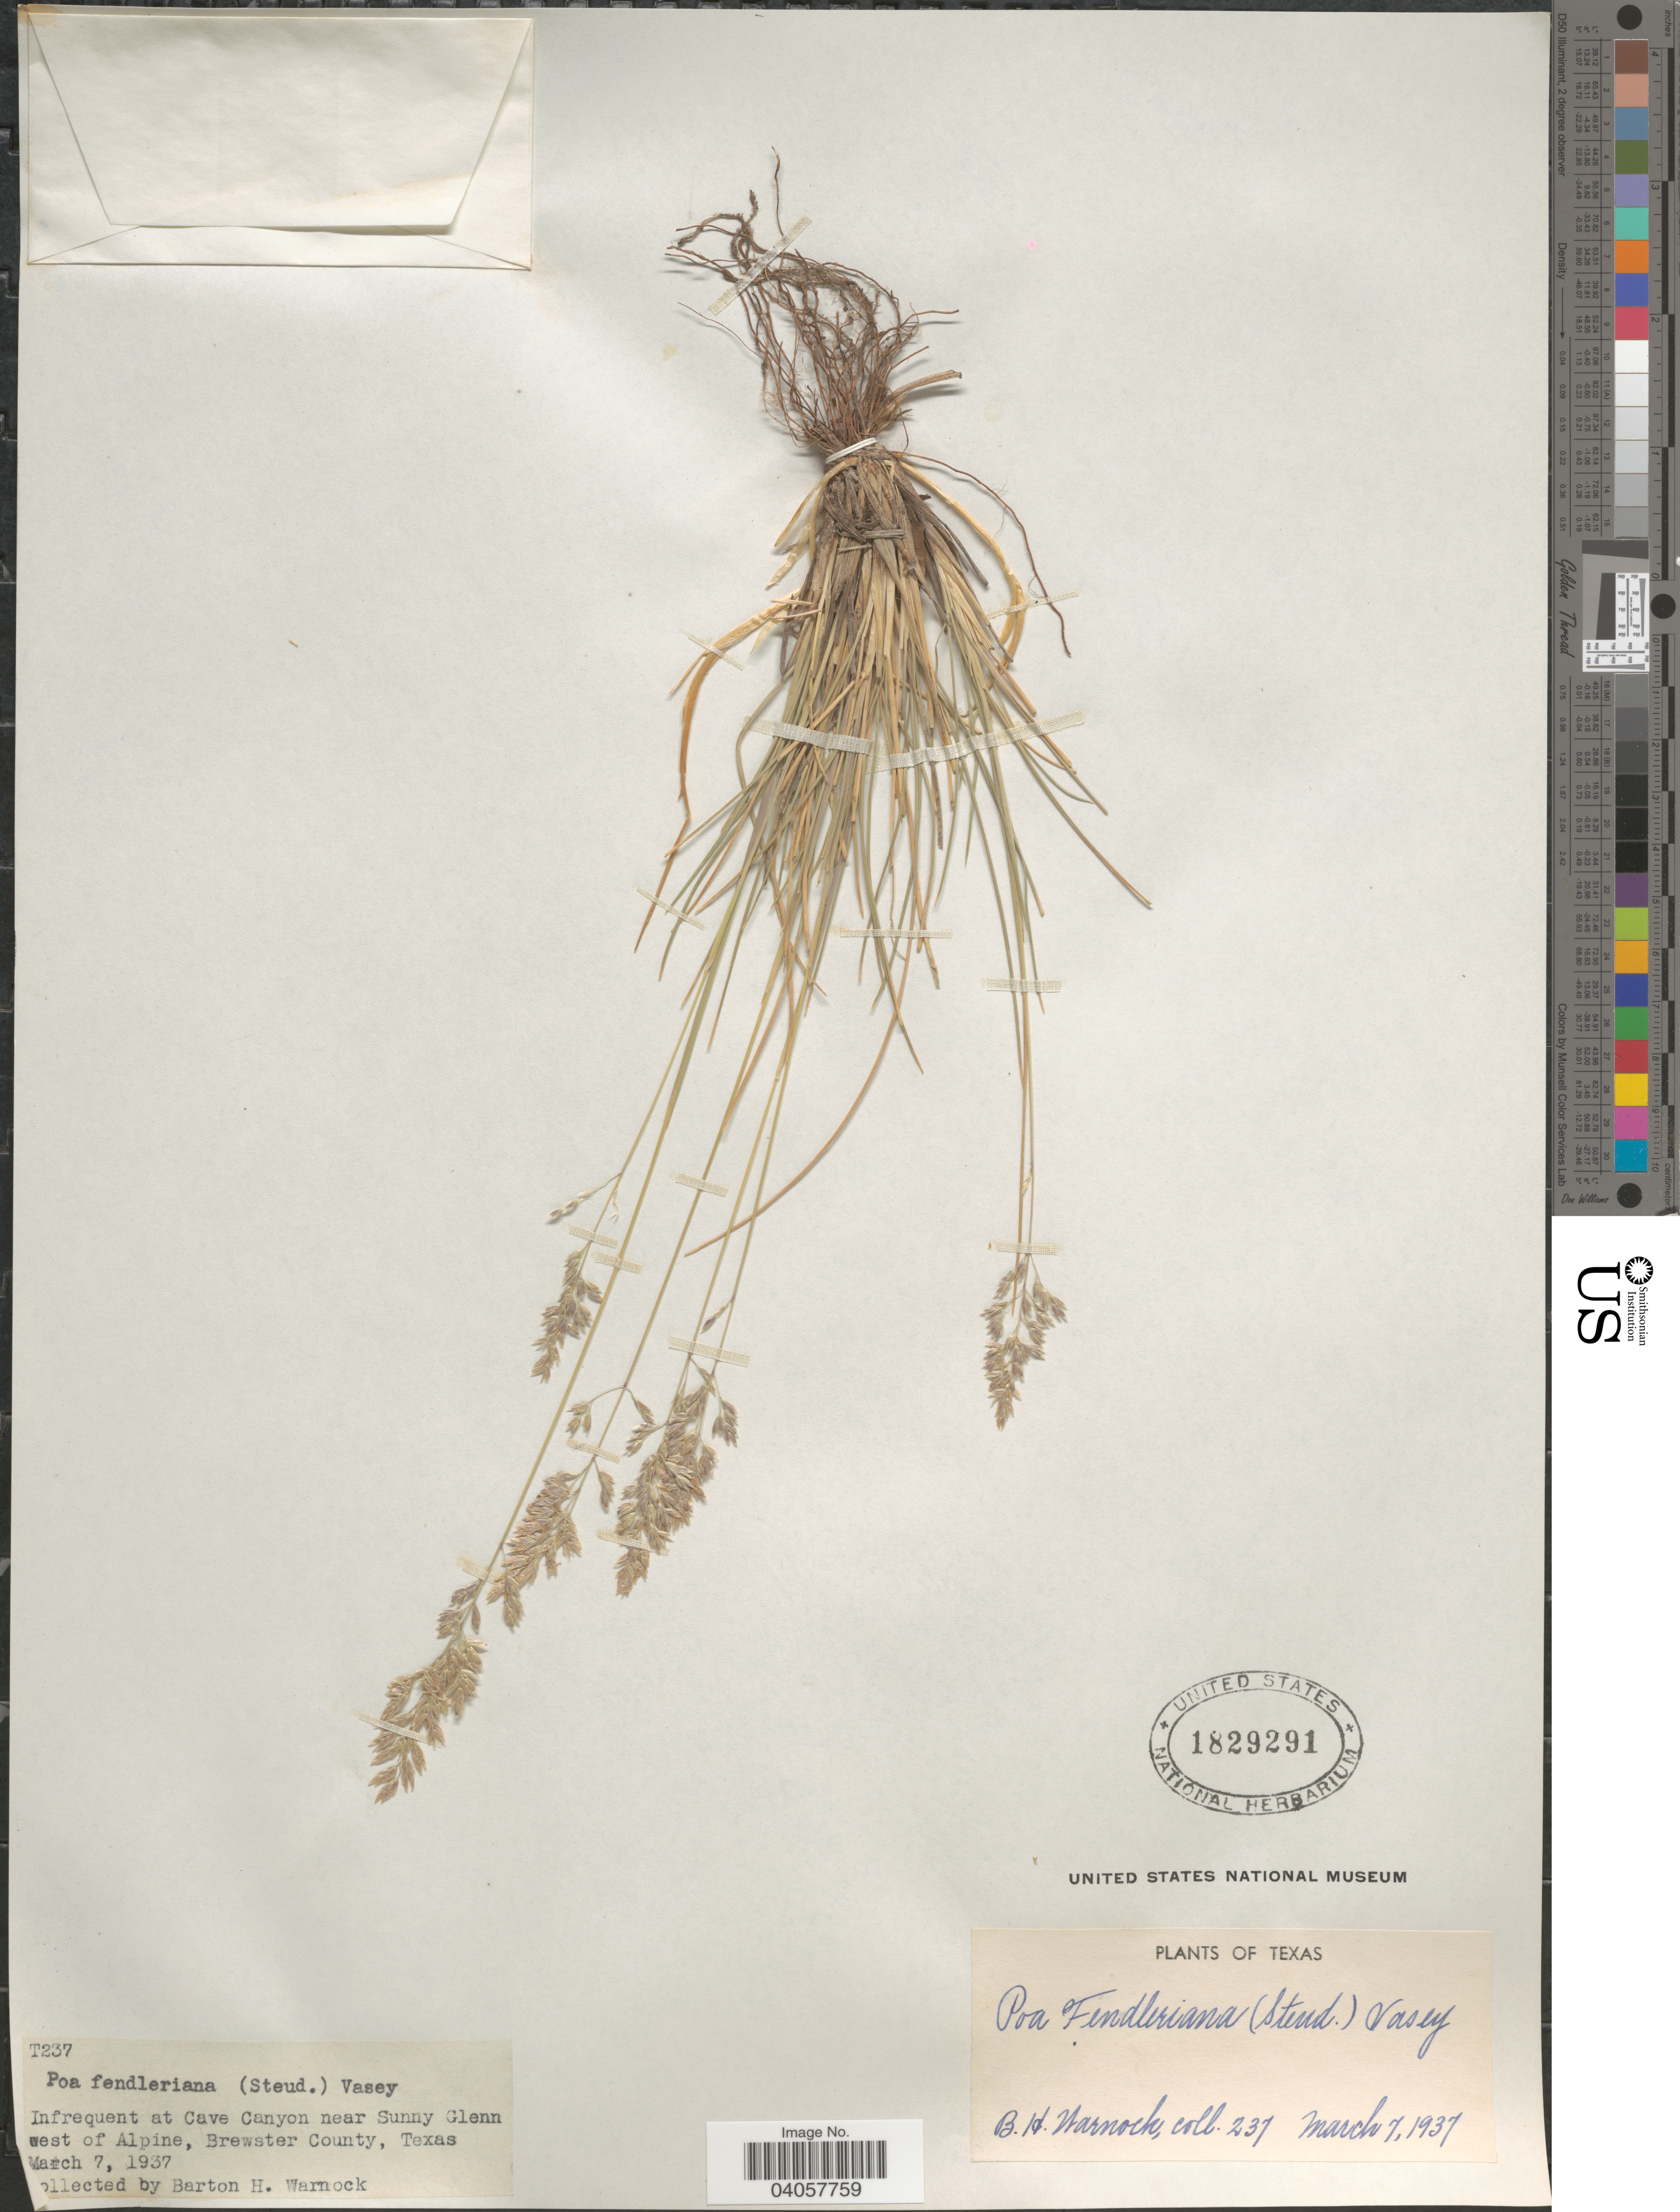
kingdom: Plantae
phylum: Tracheophyta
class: Liliopsida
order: Poales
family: Poaceae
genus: Poa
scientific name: Poa fendleriana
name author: (Steud.) Vasey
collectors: B. H. Warnock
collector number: T237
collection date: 1937-03-07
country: United States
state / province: Texas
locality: At Cave Canyon near Sunny Glenn west of Alpine, Brewster County.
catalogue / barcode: US 1829291